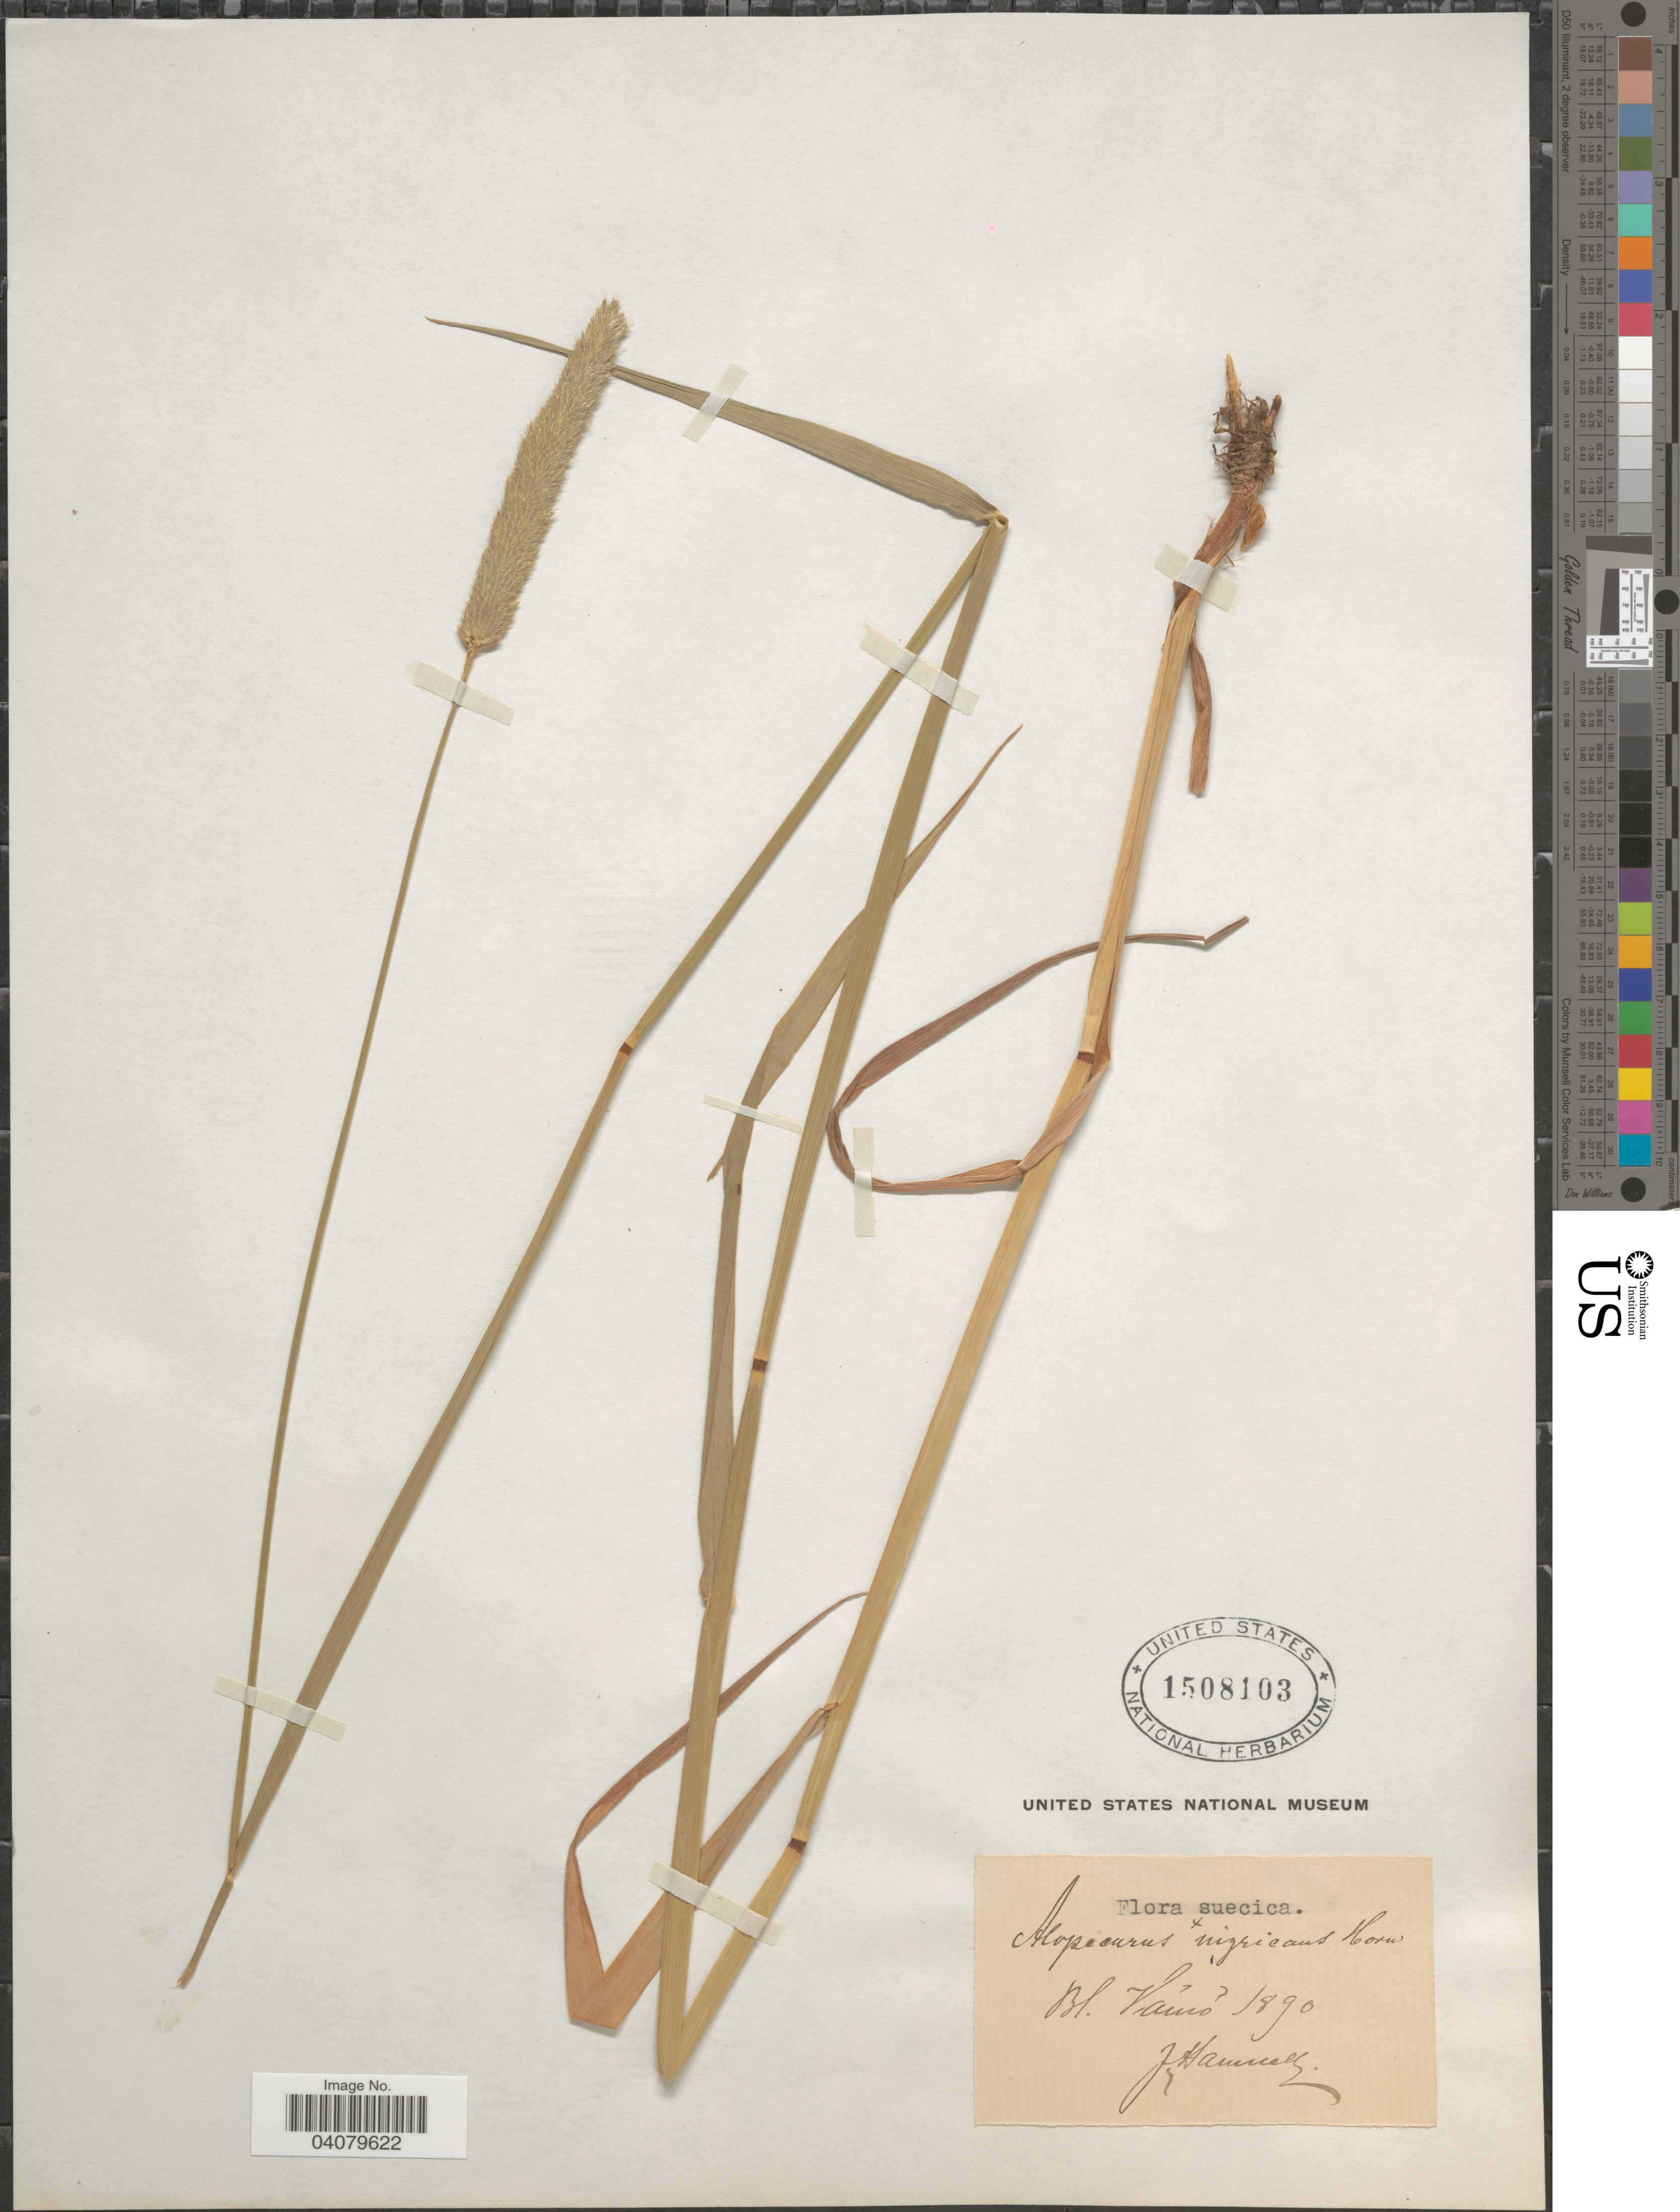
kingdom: Plantae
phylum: Tracheophyta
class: Liliopsida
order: Poales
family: Poaceae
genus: Alopecurus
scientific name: Alopecurus pratensis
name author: L.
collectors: J. Hammel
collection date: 1890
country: Sweden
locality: Suecica. Bl. Vârnõ.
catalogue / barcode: US 1508103